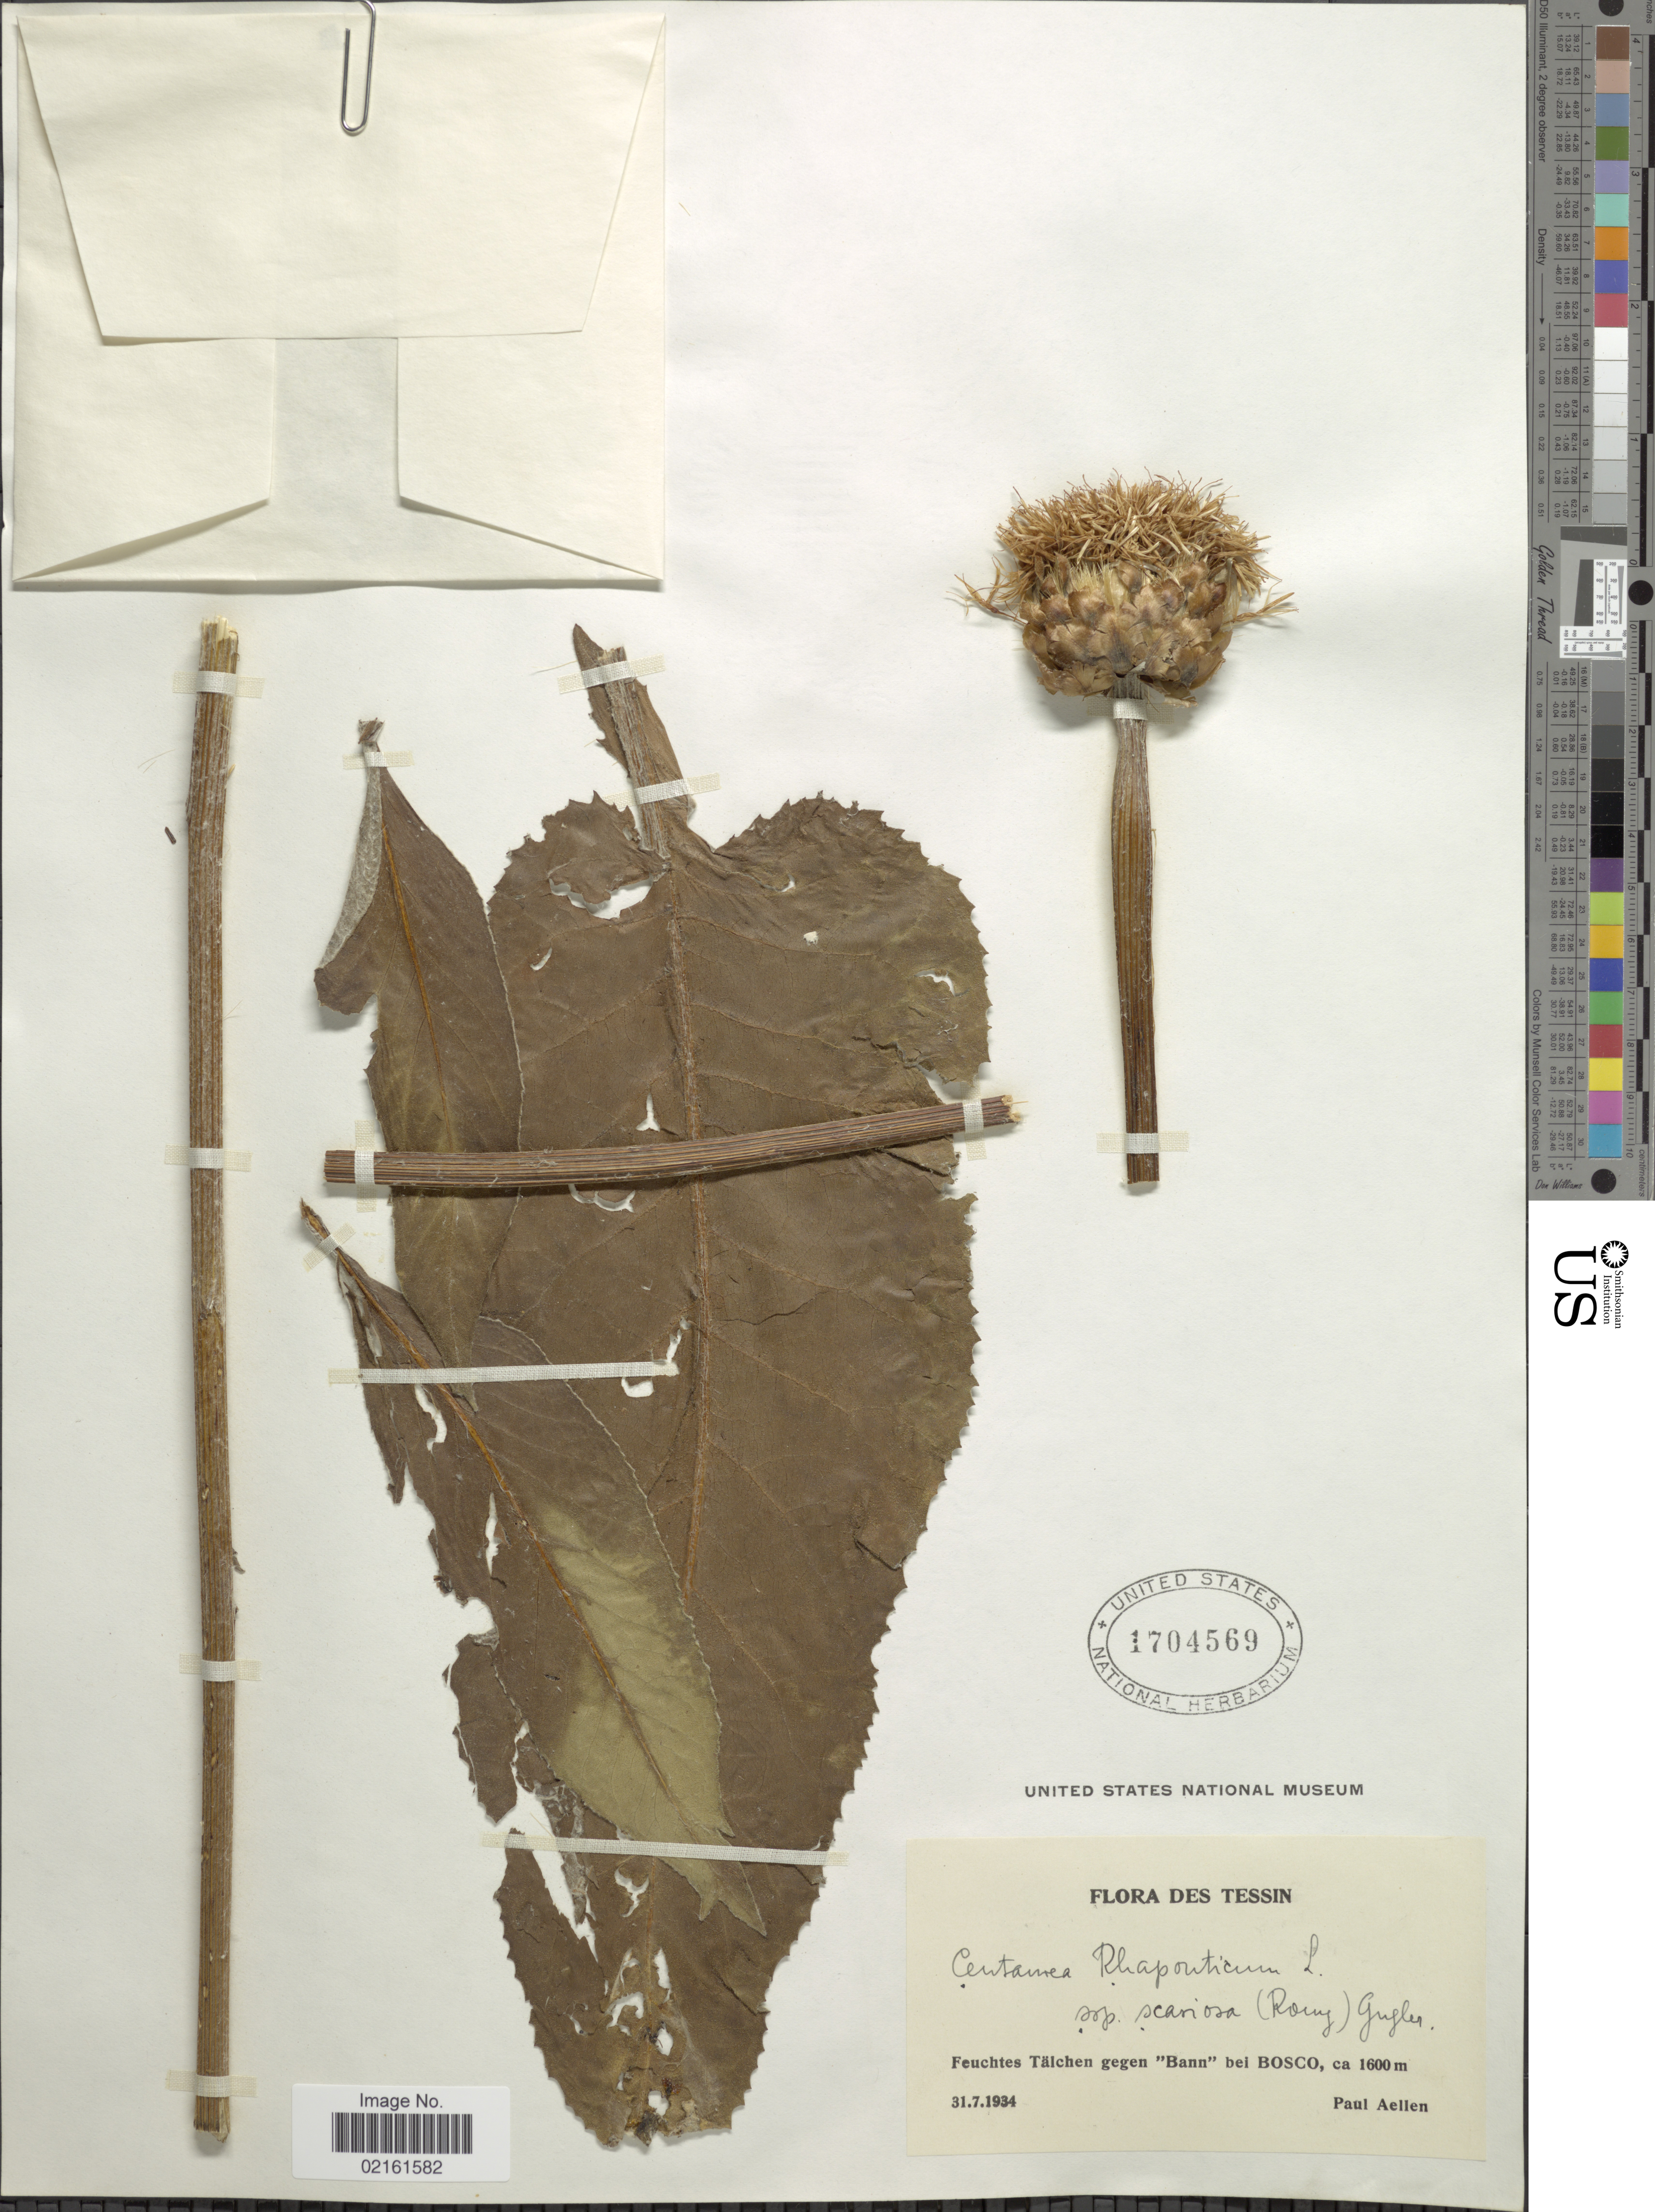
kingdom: Plantae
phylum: Tracheophyta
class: Magnoliopsida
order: Asterales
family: Asteraceae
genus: Rhaponticum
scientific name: Rhaponticum scariosum subsp. rhaponticum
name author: (L.) Greuter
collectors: P. Aellen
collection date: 1934-07-31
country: Switzerland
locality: Tessin. Feuchtes Tälchen gegen "Bann" bei Bosco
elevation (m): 1600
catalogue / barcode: US 1704569